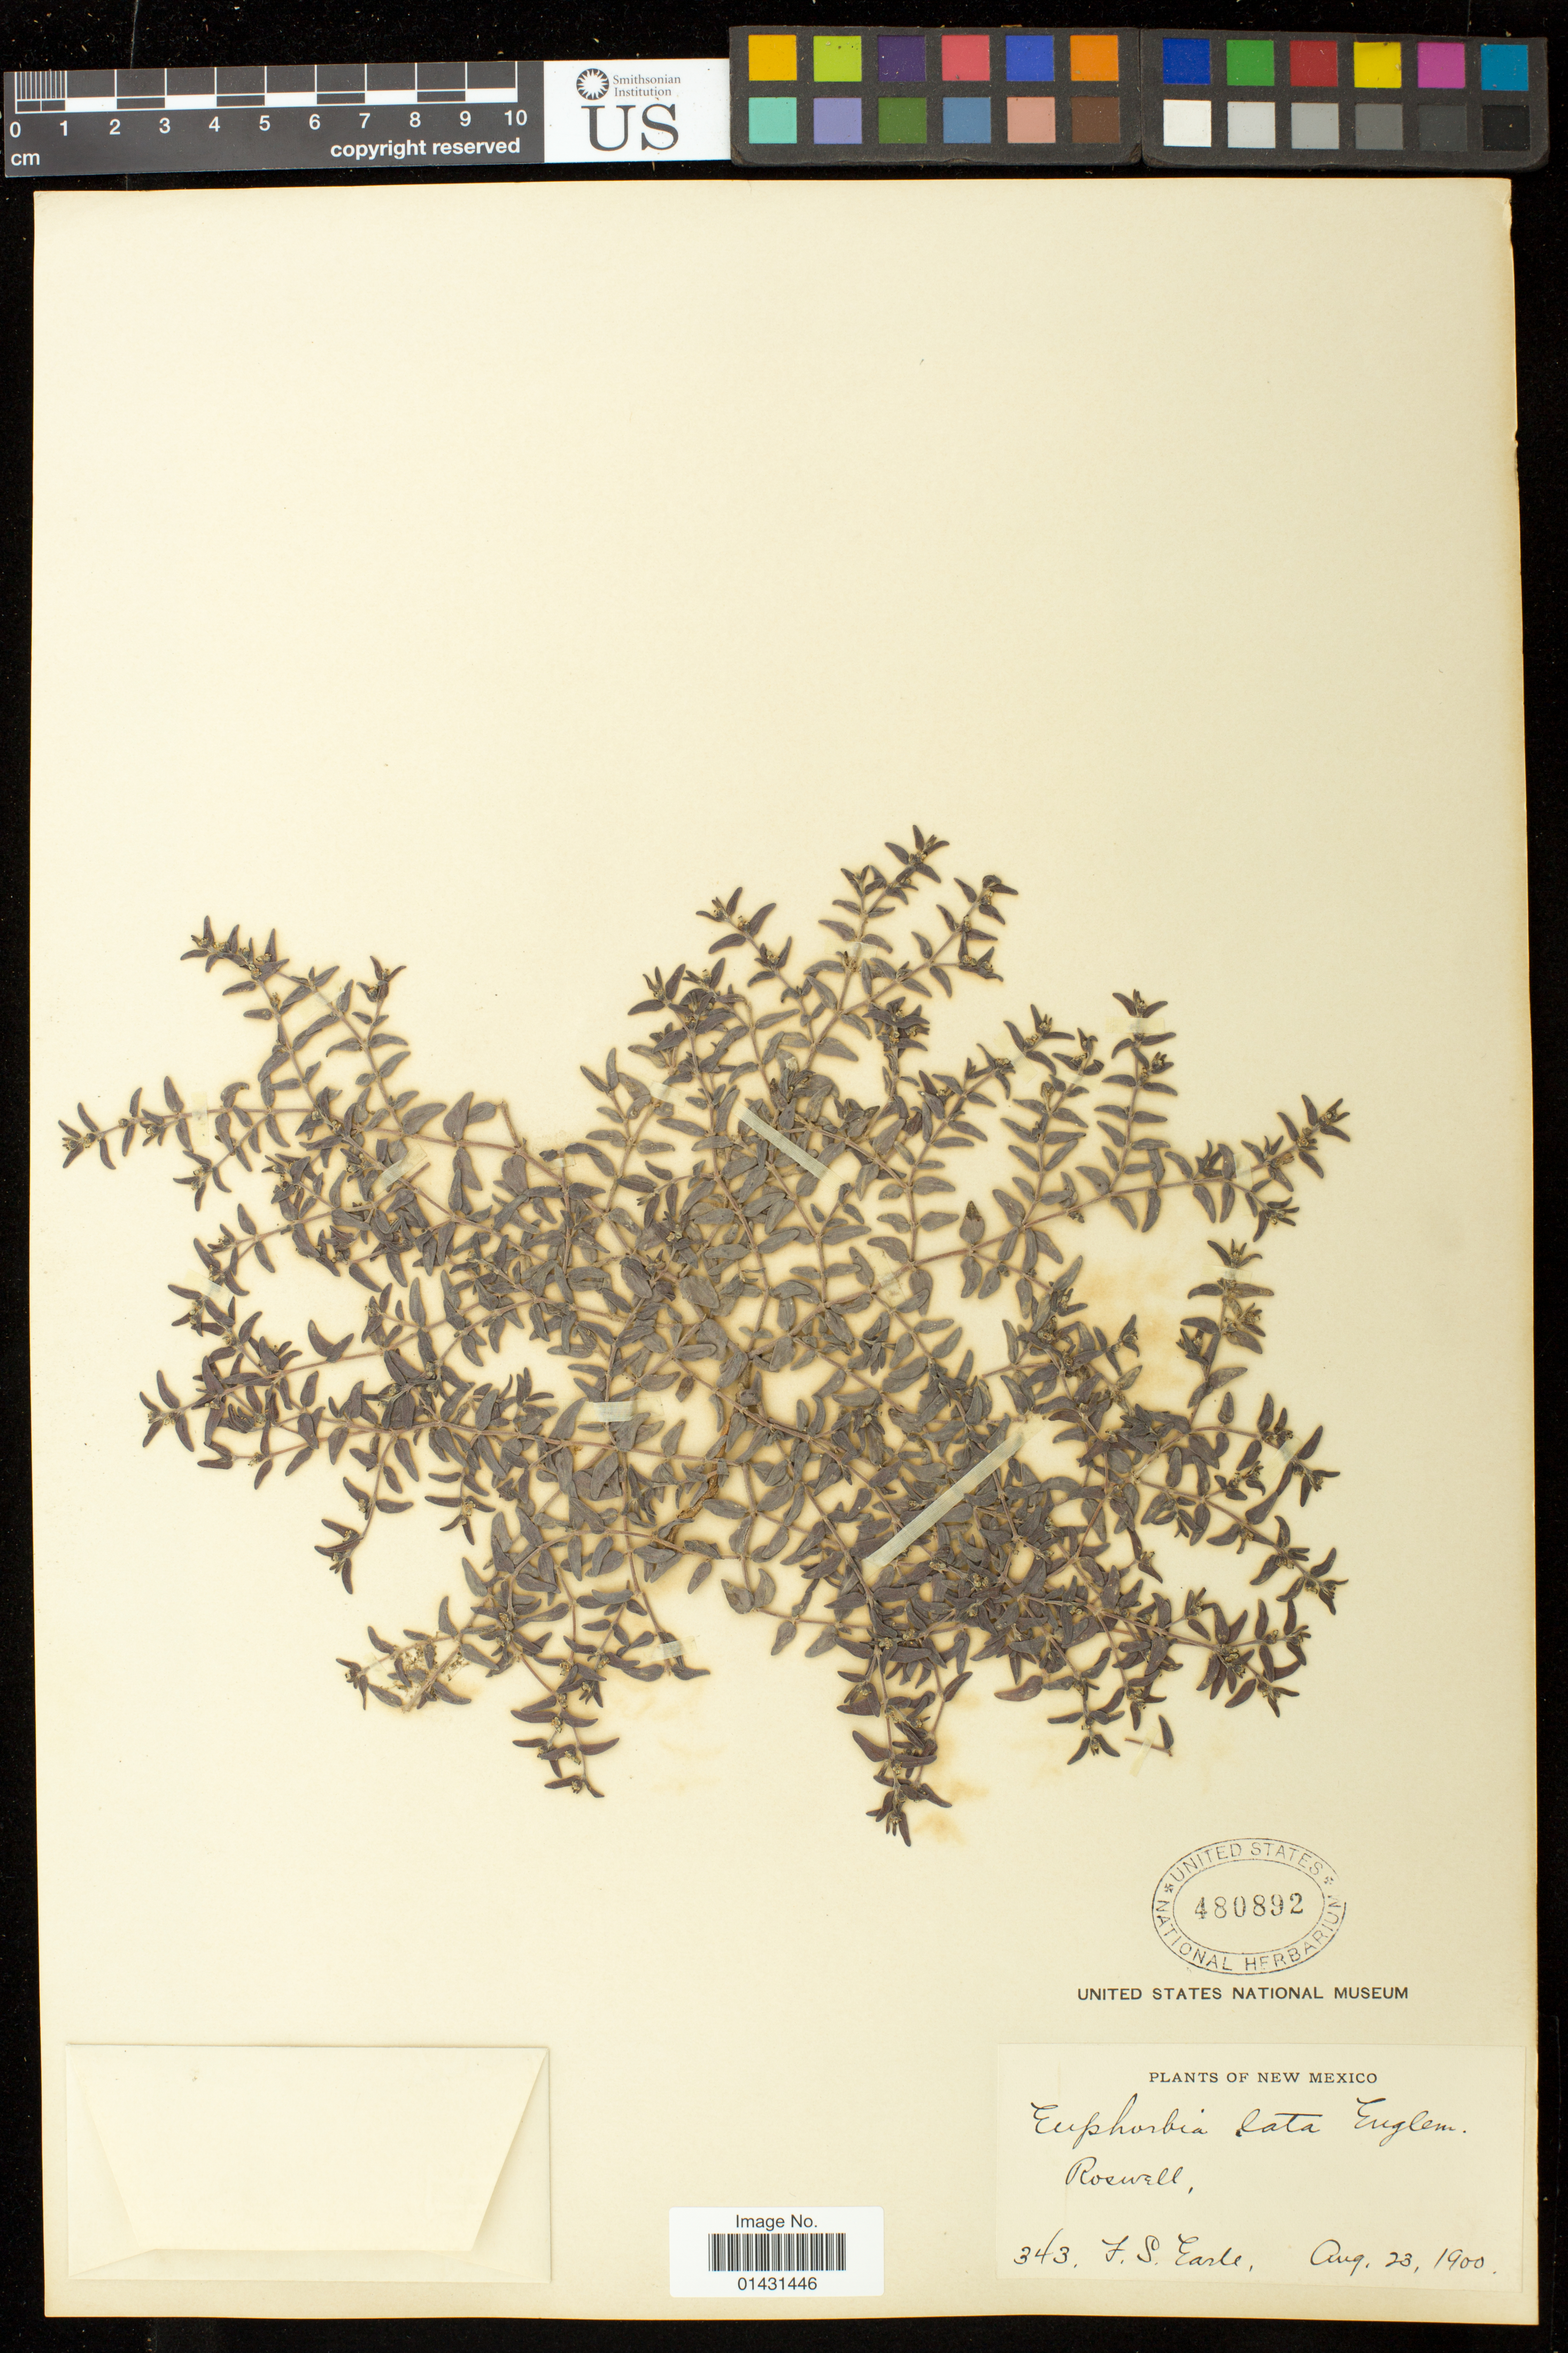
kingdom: Plantae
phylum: Tracheophyta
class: Magnoliopsida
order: Malpighiales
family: Euphorbiaceae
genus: Euphorbia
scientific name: Euphorbia laxa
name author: Drake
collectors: F. S. Earle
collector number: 343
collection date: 1900-08-23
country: United States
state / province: New Mexico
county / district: Chaves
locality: Roswell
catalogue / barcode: US 480892